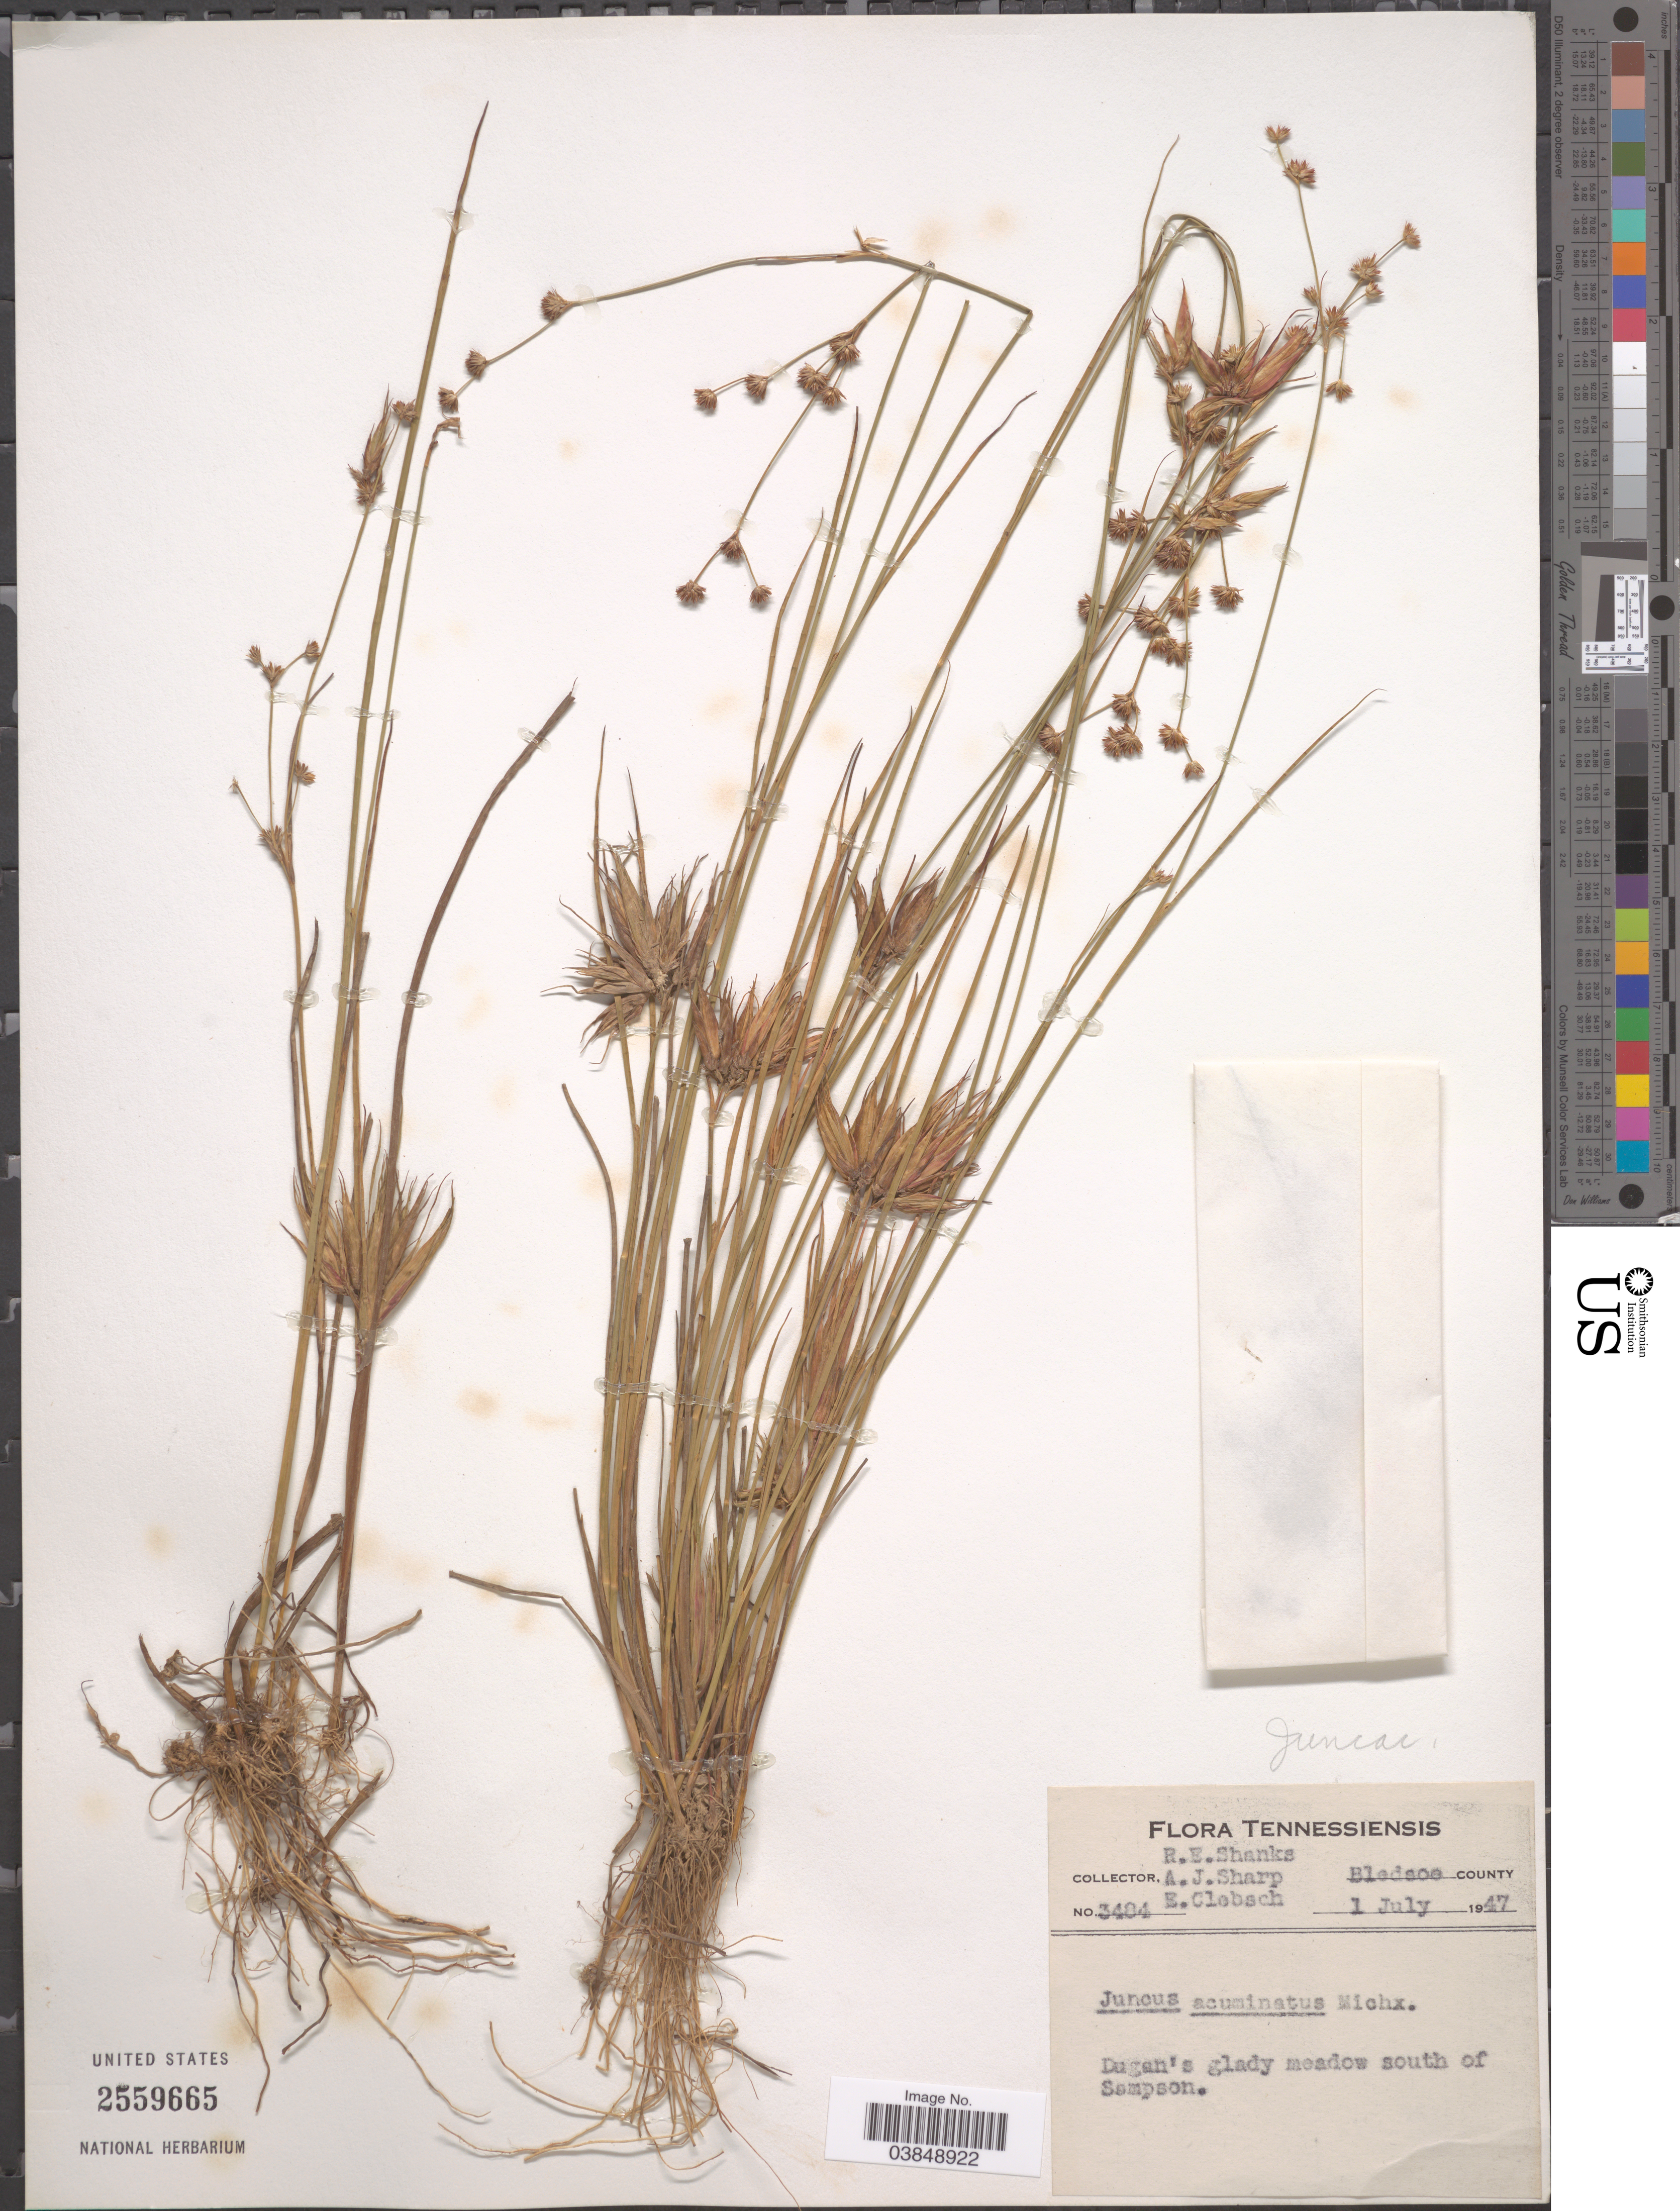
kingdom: Plantae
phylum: Tracheophyta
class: Liliopsida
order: Poales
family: Juncaceae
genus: Juncus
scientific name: Juncus acuminatus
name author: Michx.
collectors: R. Shanks, A. J. Sharp & E. Clebsch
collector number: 3484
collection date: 1947-07-01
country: United States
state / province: Tennessee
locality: Tennessiensis. Bledsoe County. Dugan's glady meadow south of Sampson.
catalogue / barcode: US 2559665